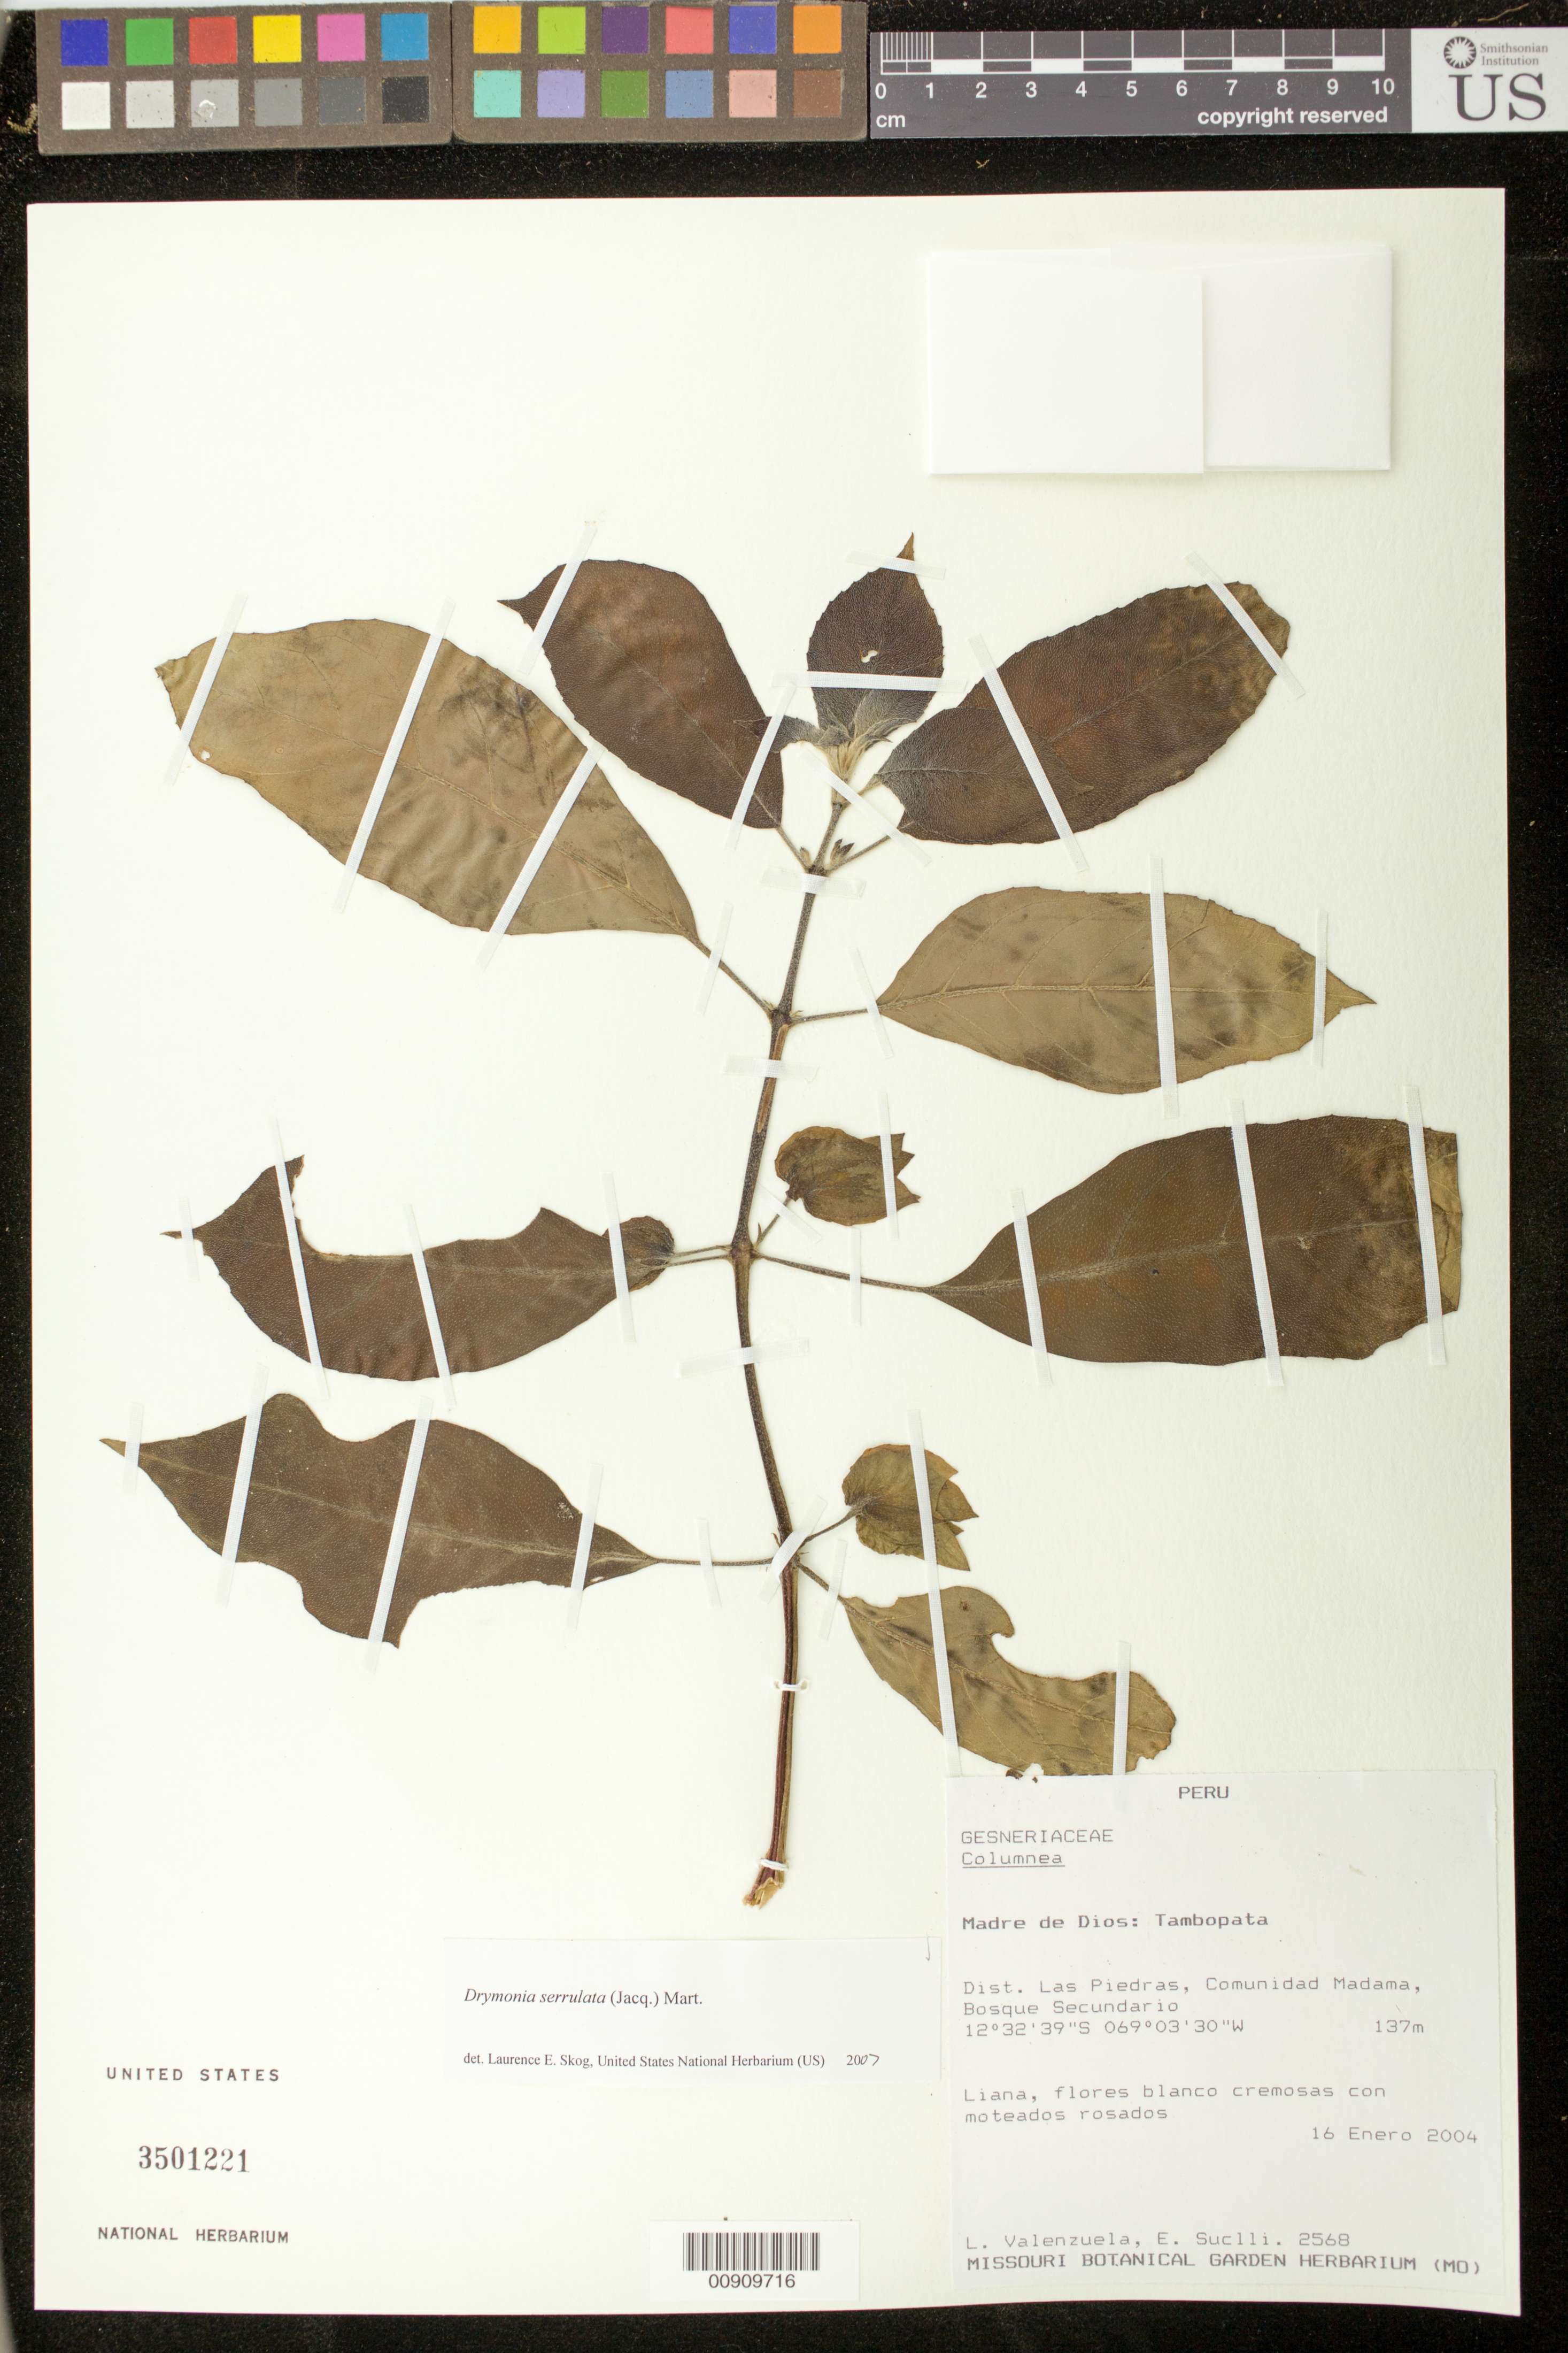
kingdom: Plantae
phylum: Tracheophyta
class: Magnoliopsida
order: Lamiales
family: Gesneriaceae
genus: Drymonia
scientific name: Drymonia serrulata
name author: (Jacq.) Mart.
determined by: Skog, Laurence E.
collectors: L. Valenzuela & E. Suclli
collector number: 2568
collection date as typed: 16 Jan 2004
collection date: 2004-01-16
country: Peru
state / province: Madre de Dios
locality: Madre de Dios: Tambopata. Dist. Las Piedras, Comunidad Madama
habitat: Bosque secundario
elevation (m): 137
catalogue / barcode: US 3501221